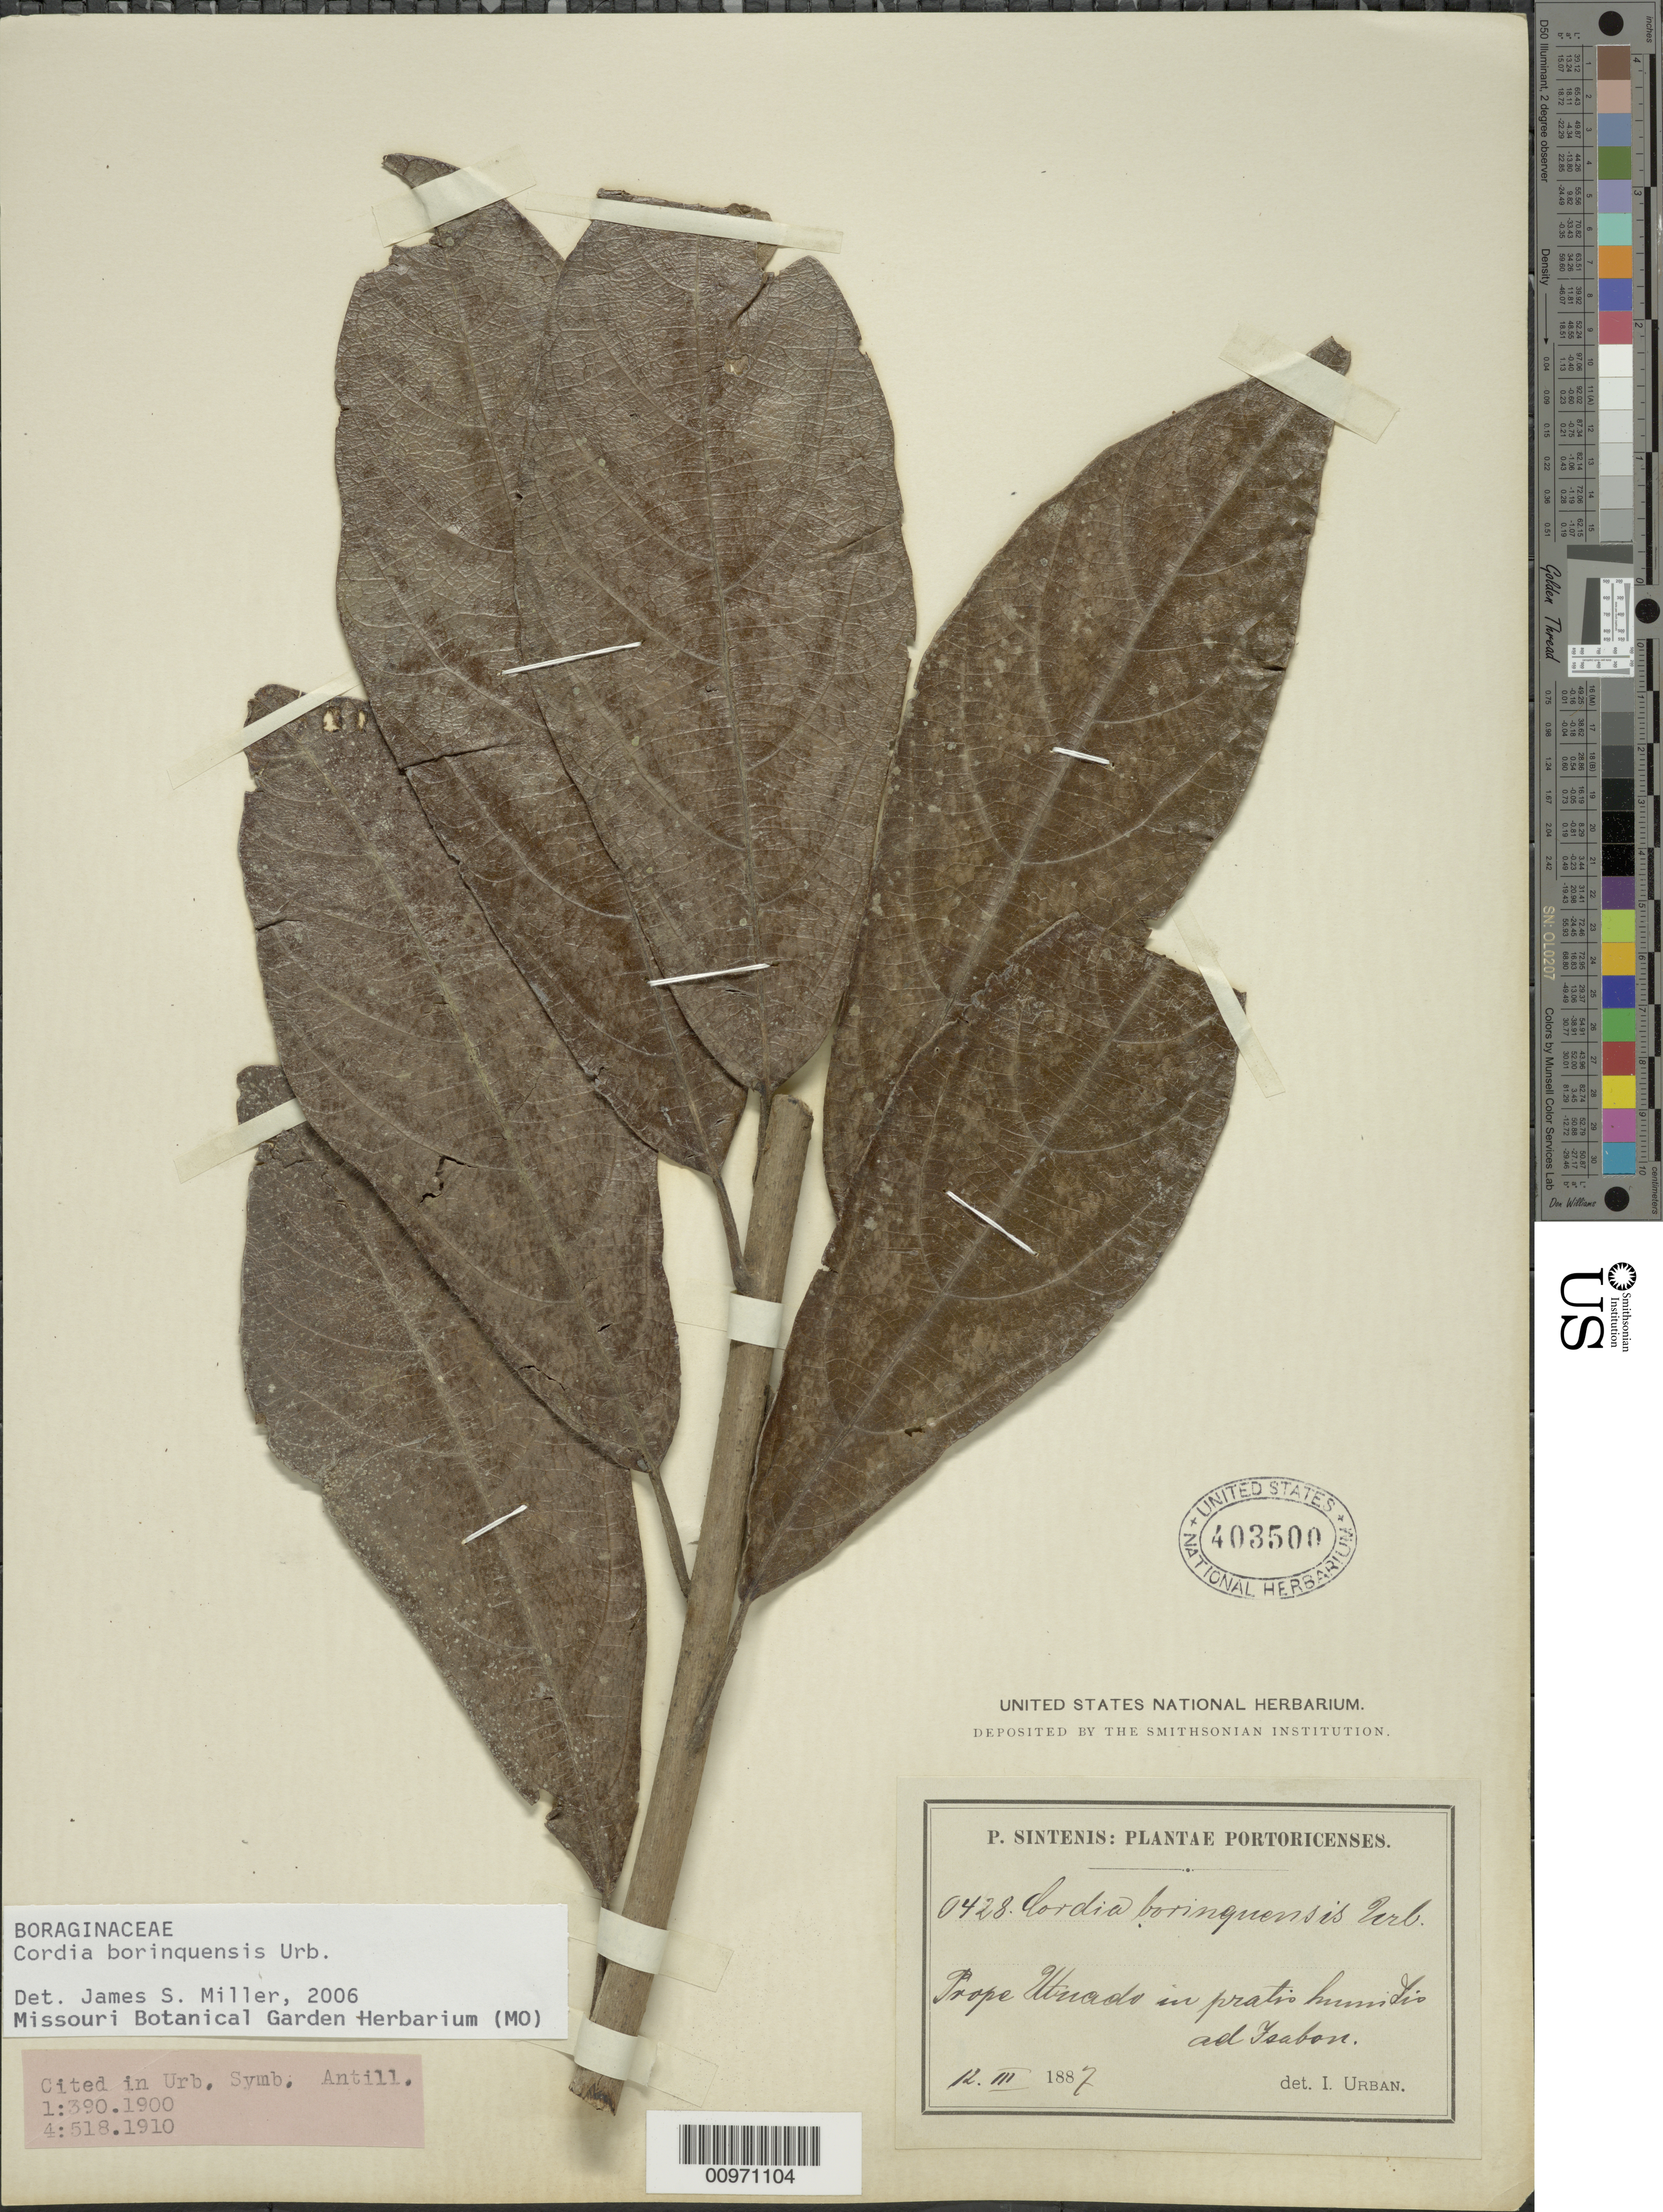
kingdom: Plantae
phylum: Tracheophyta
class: Magnoliopsida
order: Boraginales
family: Cordiaceae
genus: Cordia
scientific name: Cordia borinquensis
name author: Urb.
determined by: Miller, James S., (MO), Missouri Botanical Garden (UNITED STATES)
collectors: P. Sintenis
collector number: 428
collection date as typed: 12 Mar 1887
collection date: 1887-03-12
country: Puerto Rico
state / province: Utuado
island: Puerto Rico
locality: Prope Utuado ad Isabon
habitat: In pratis humidis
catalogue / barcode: US 403500